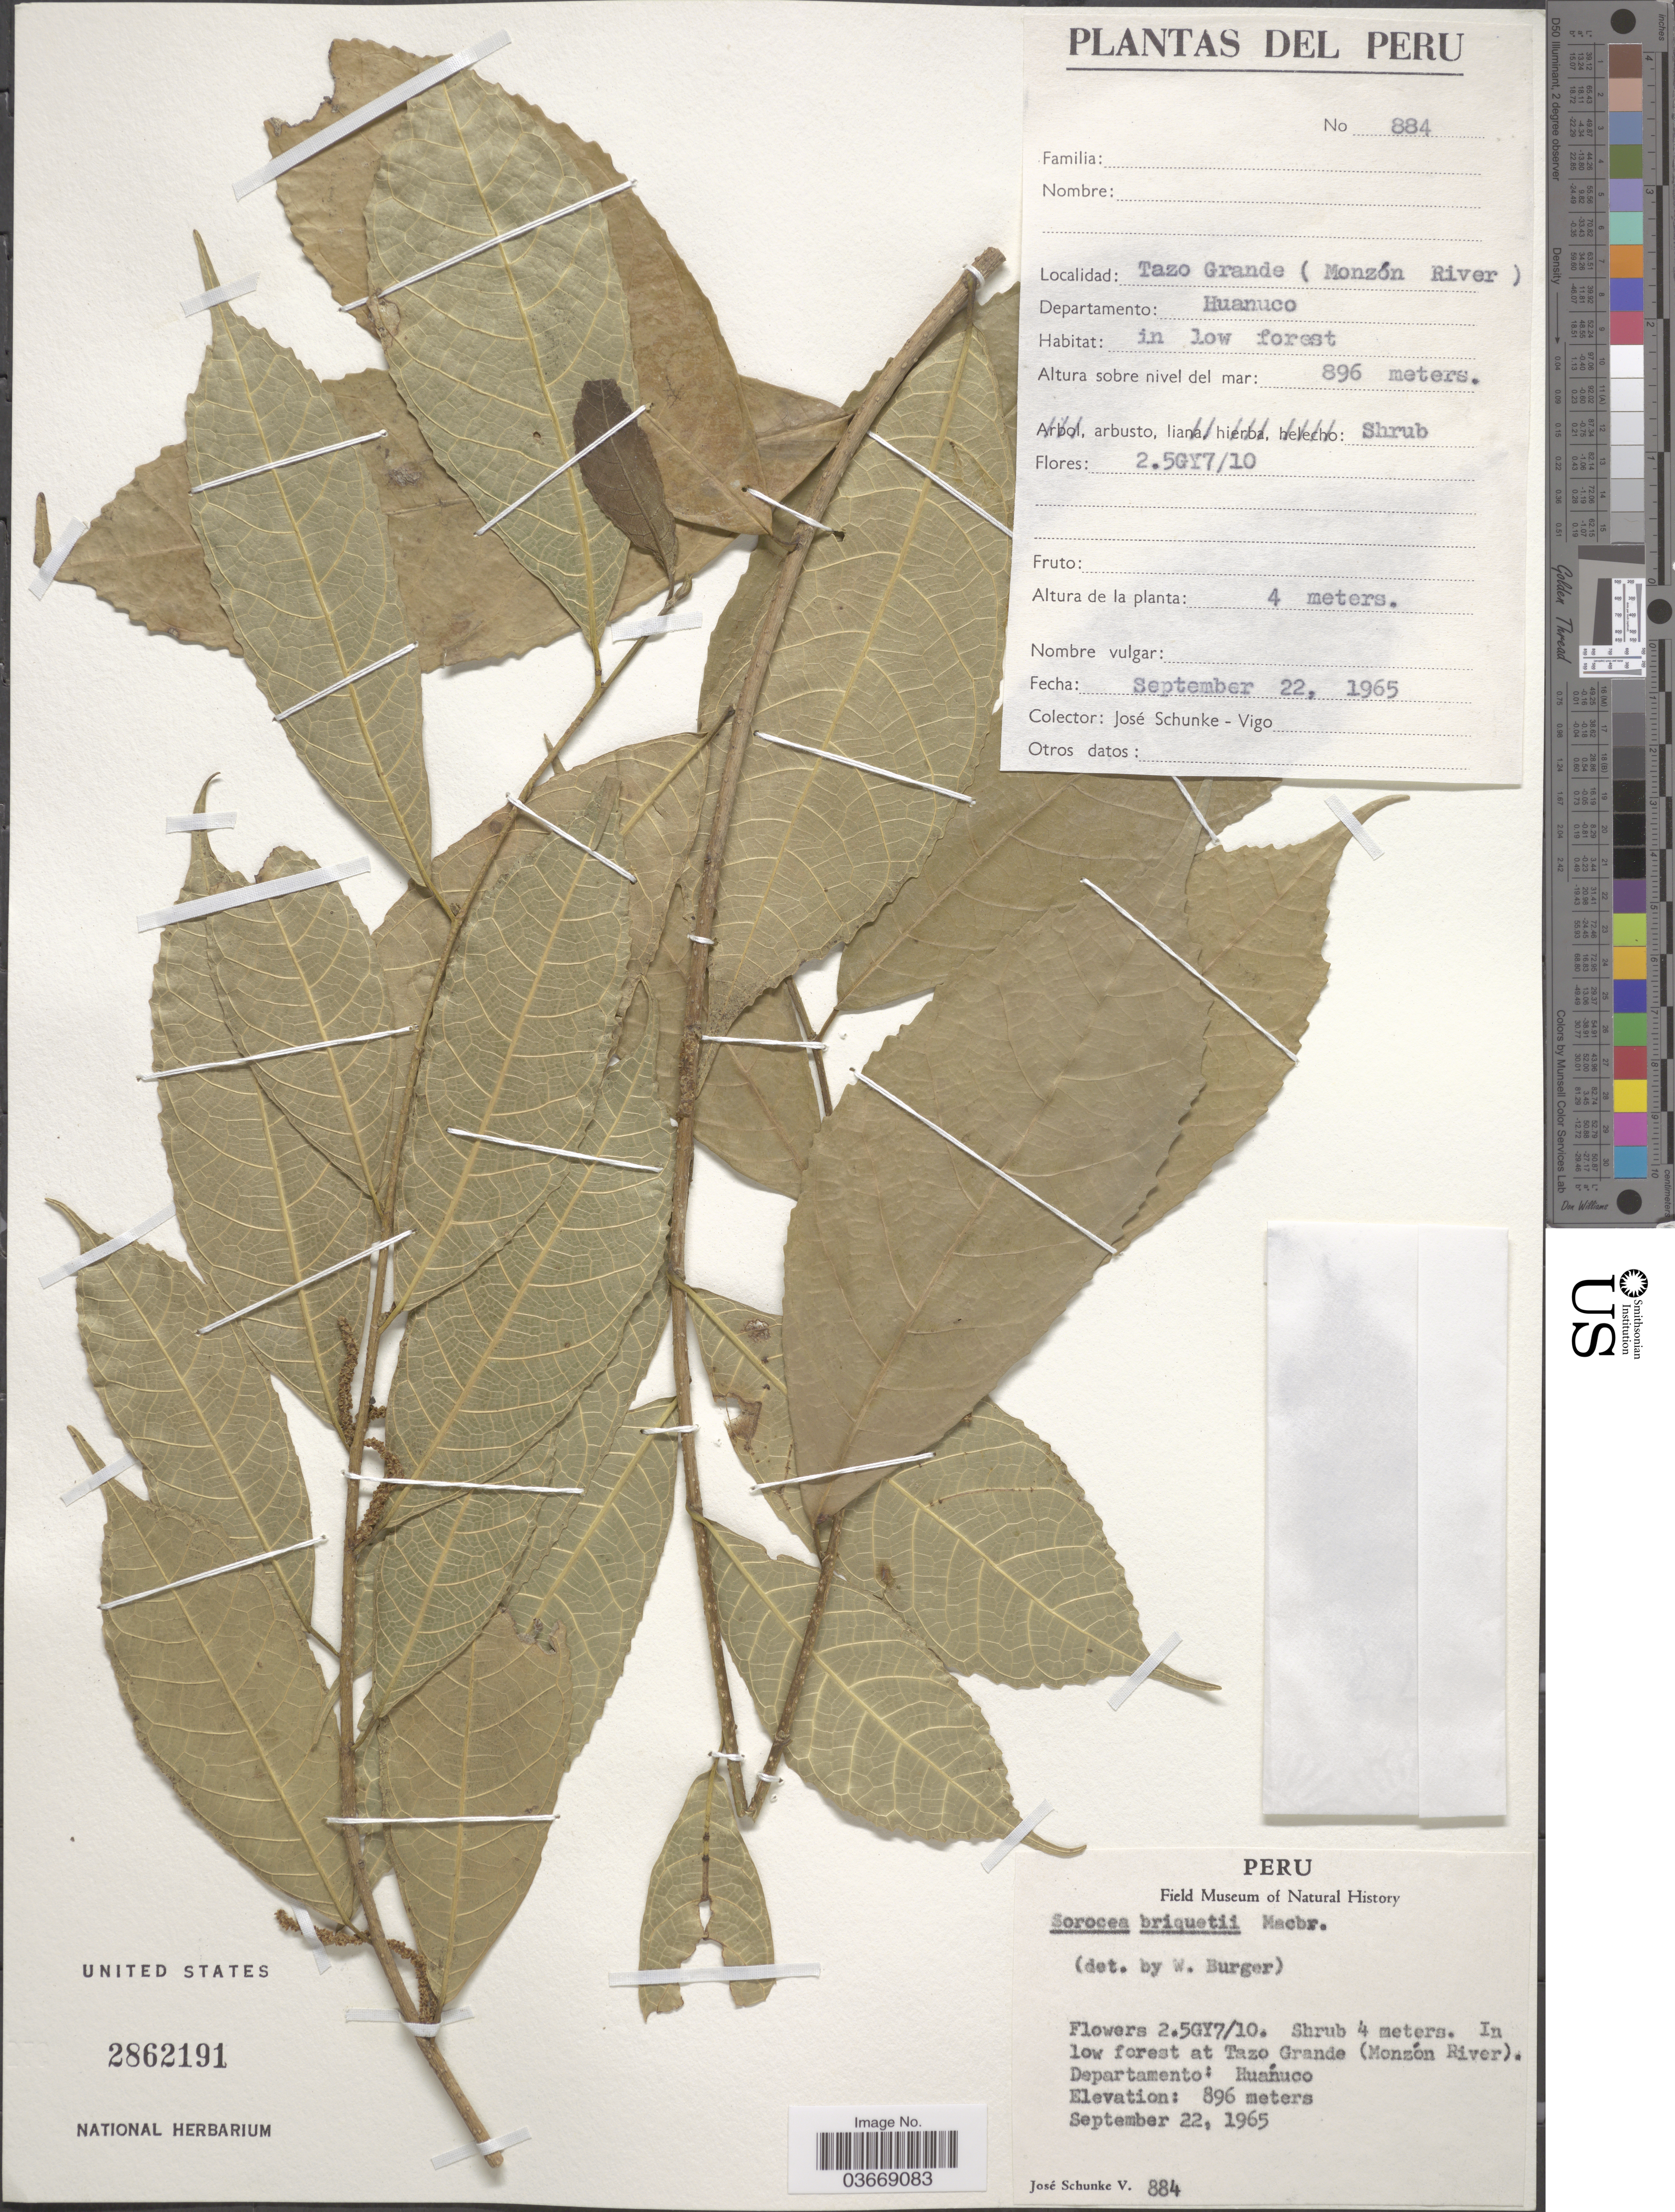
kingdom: Plantae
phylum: Tracheophyta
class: Magnoliopsida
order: Rosales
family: Moraceae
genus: Sorocea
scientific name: Sorocea briquetii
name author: J.F. Macbr.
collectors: J. Schunke Vigo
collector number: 884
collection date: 1965-09-22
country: Peru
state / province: Huánuco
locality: In low forest at Tazo Grande (Monzón River). Departamento: Huánuco.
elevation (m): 896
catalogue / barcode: US 2862191